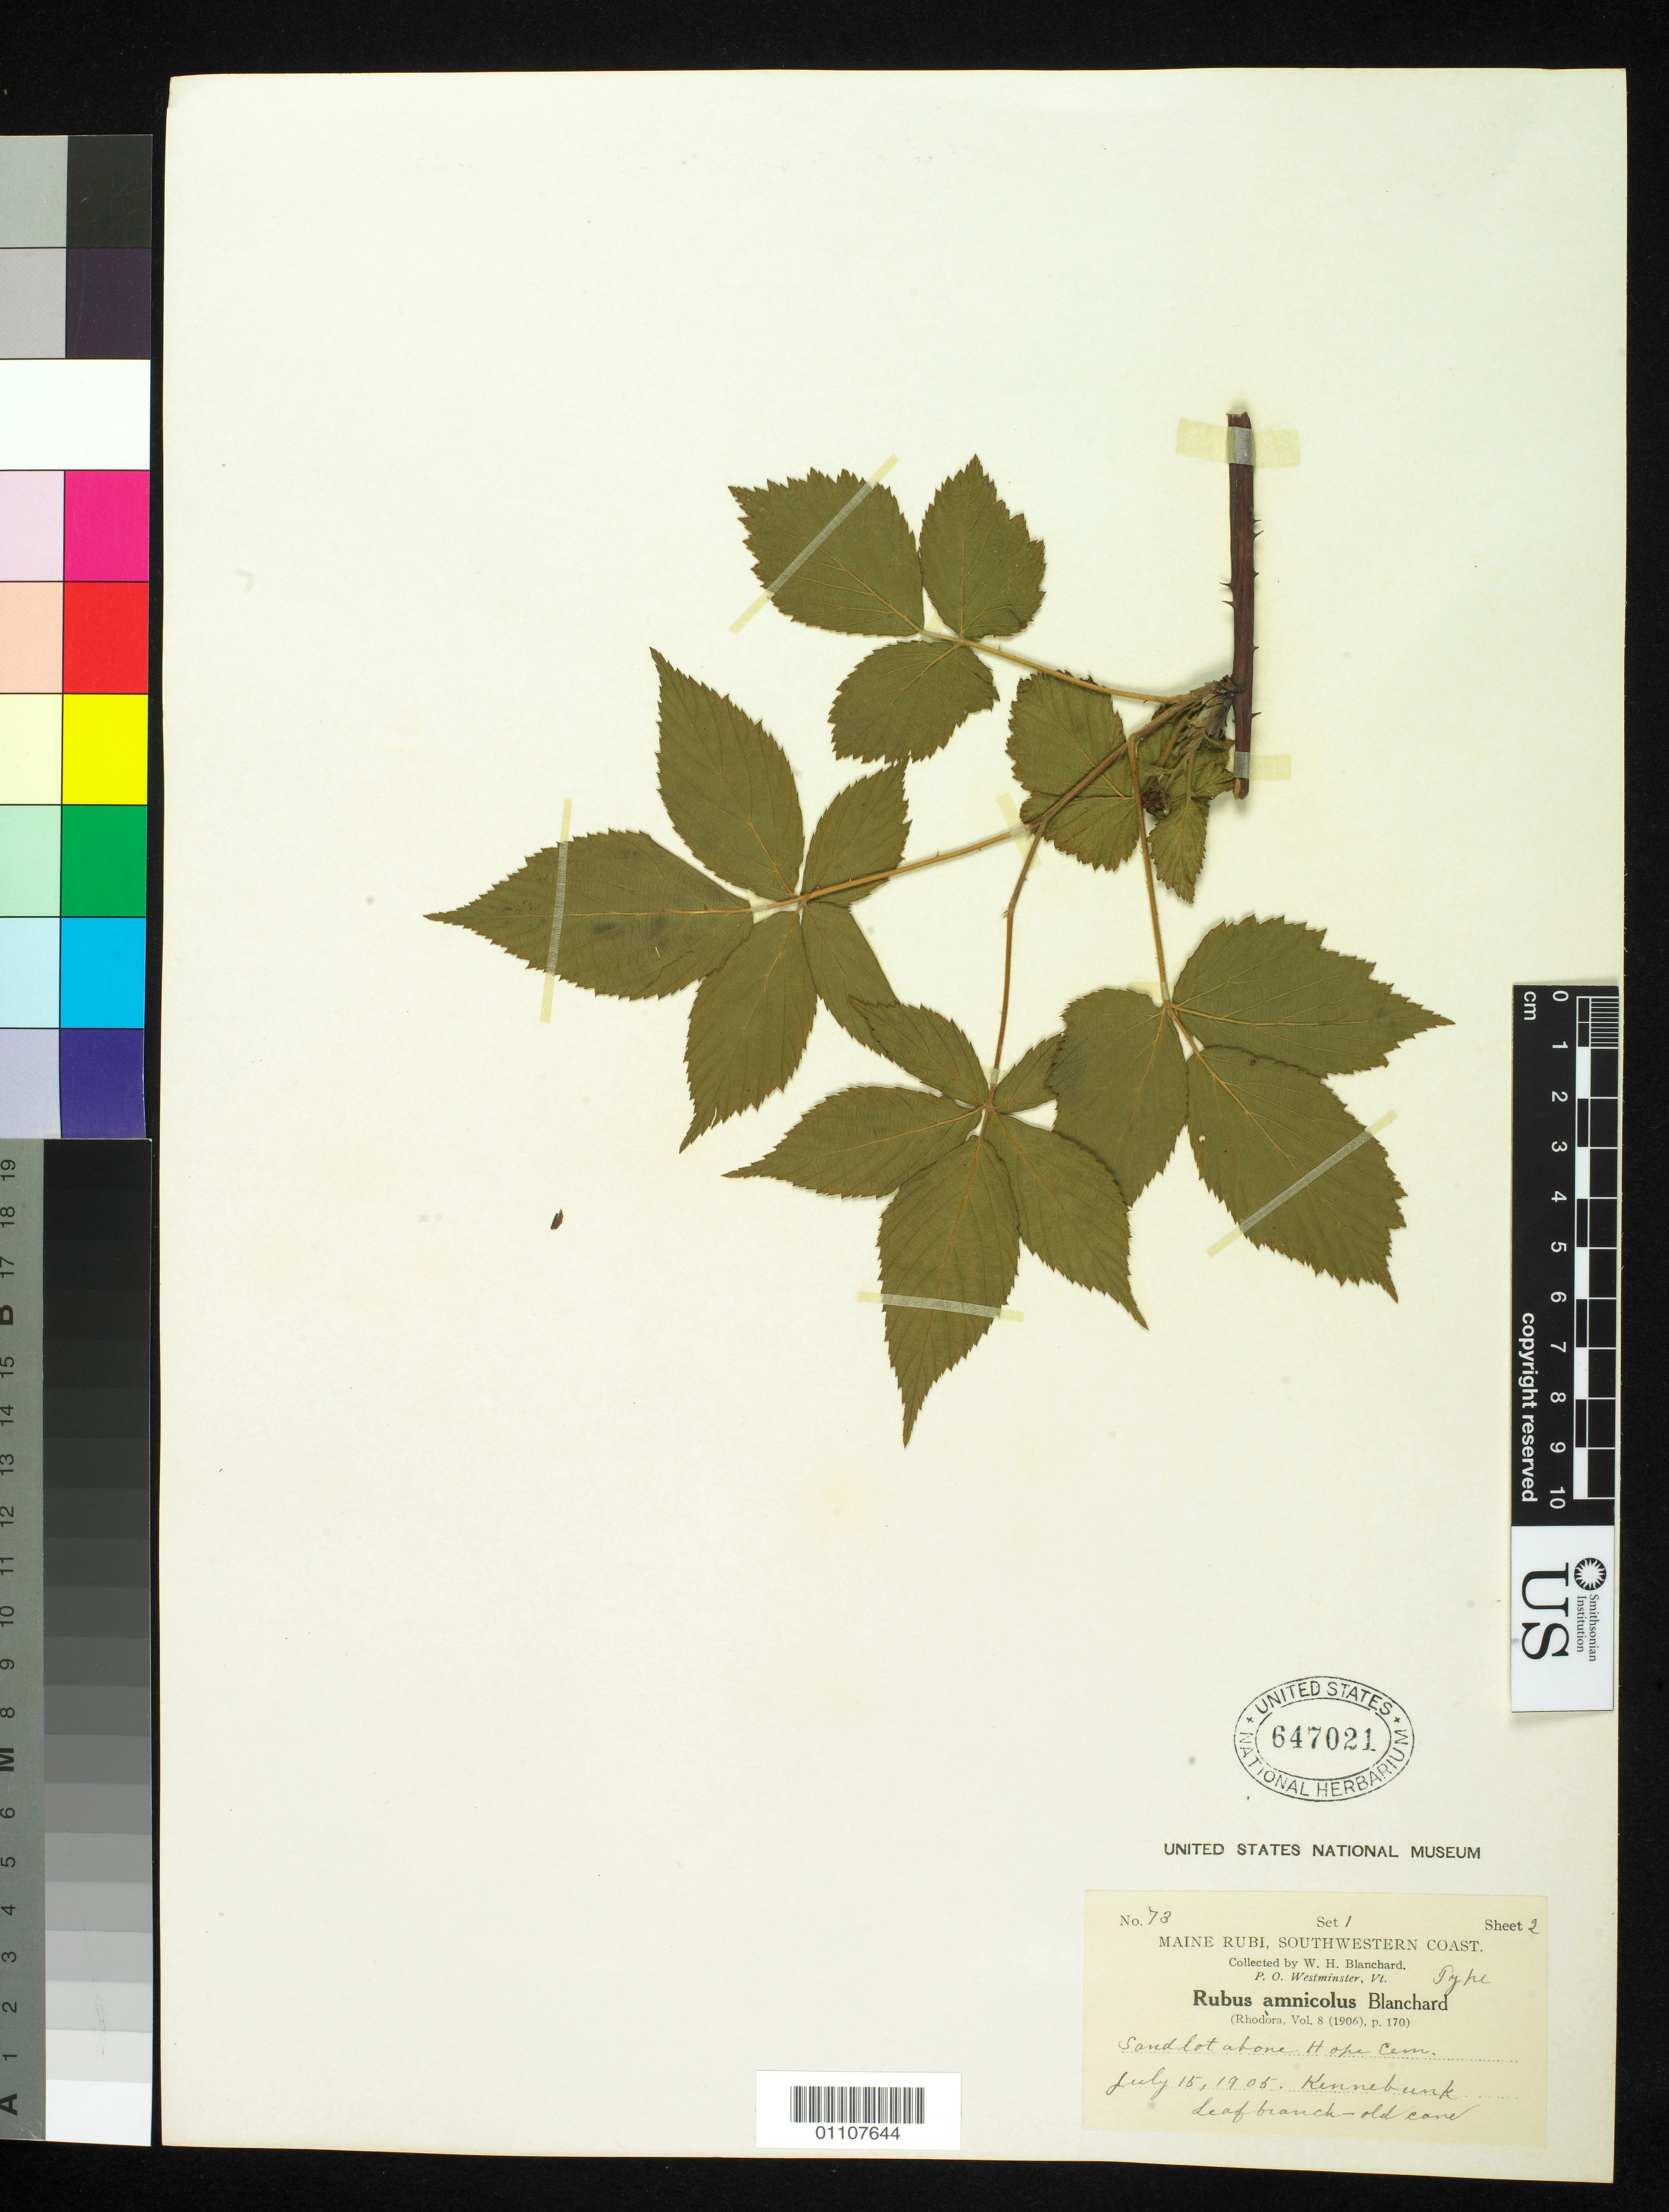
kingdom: Plantae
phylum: Tracheophyta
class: Magnoliopsida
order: Rosales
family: Rosaceae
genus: Rubus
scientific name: Rubus amnicola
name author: Blanch.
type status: Syntype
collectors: W. H. Blanchard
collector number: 73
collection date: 1905-07-15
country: United States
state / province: Maine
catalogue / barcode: US 647021